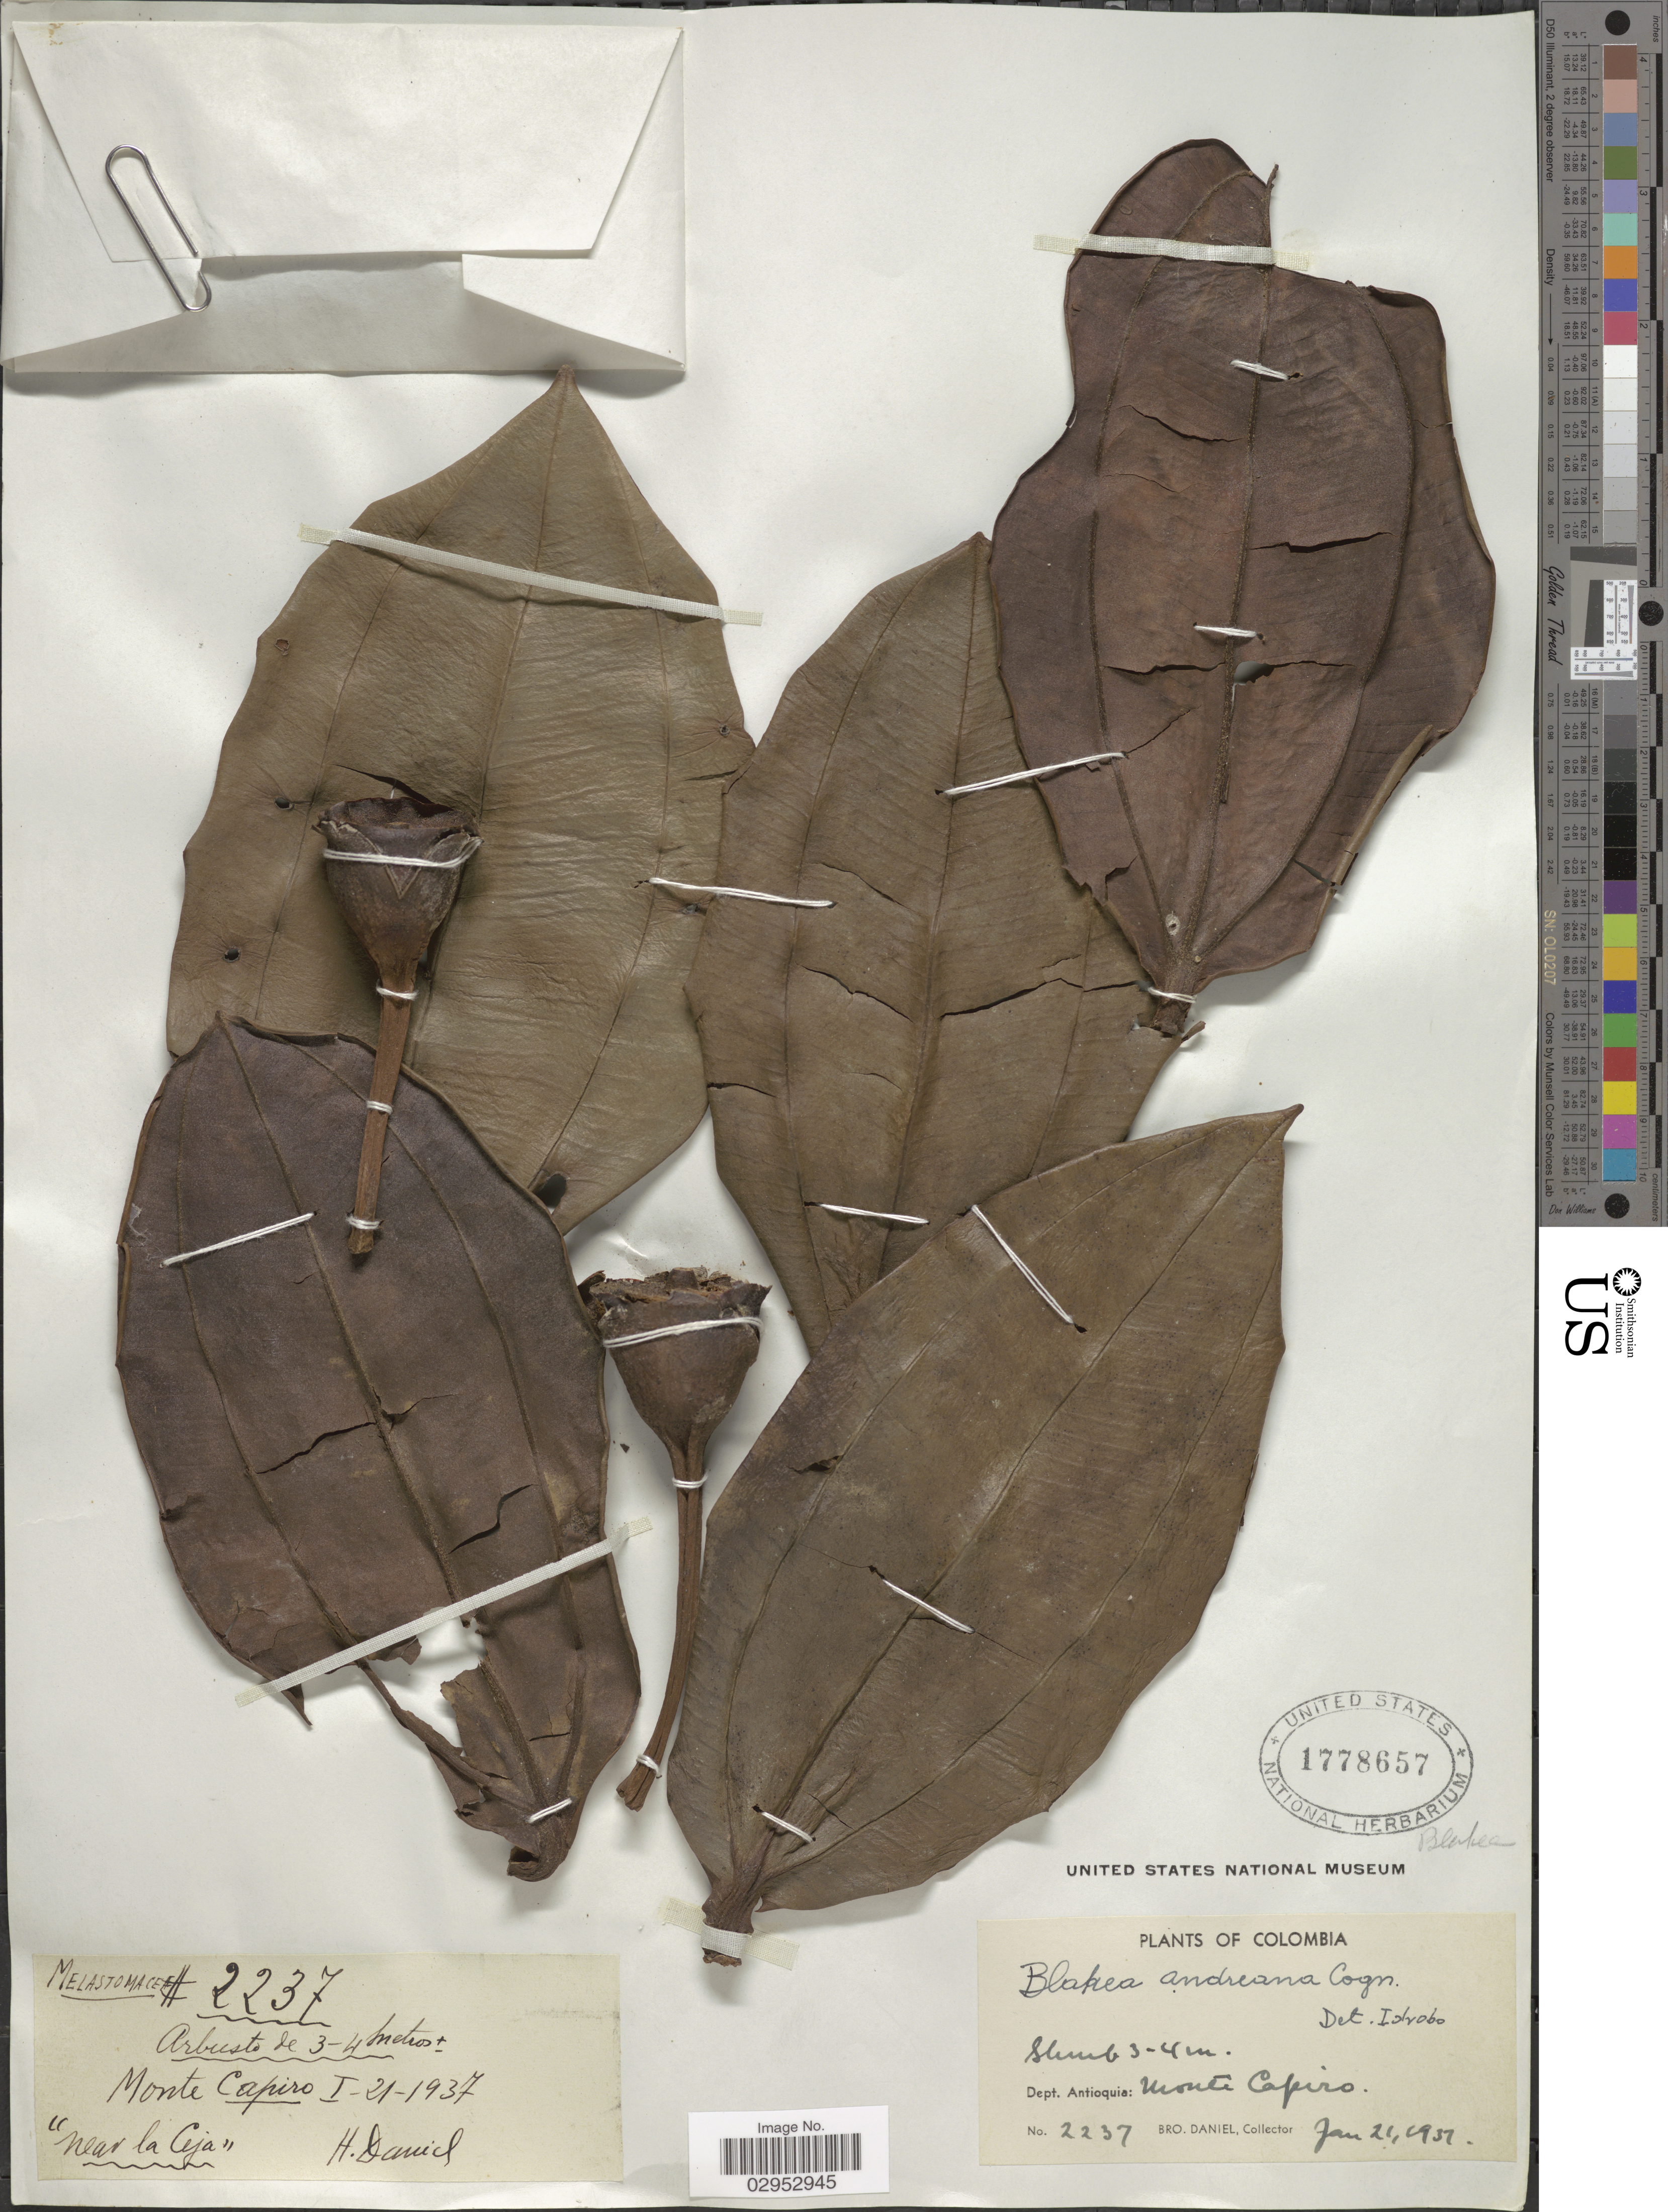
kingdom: Plantae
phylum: Tracheophyta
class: Magnoliopsida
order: Myrtales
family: Melastomataceae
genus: Blakea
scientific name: Blakea andreana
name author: Cogn.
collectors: Bro. Daniel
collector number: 2237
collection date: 1937-01-21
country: Colombia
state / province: Antioquia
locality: Dept. Antioquia: Monte Capiro. "Near la Ceja".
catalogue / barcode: US 1778657